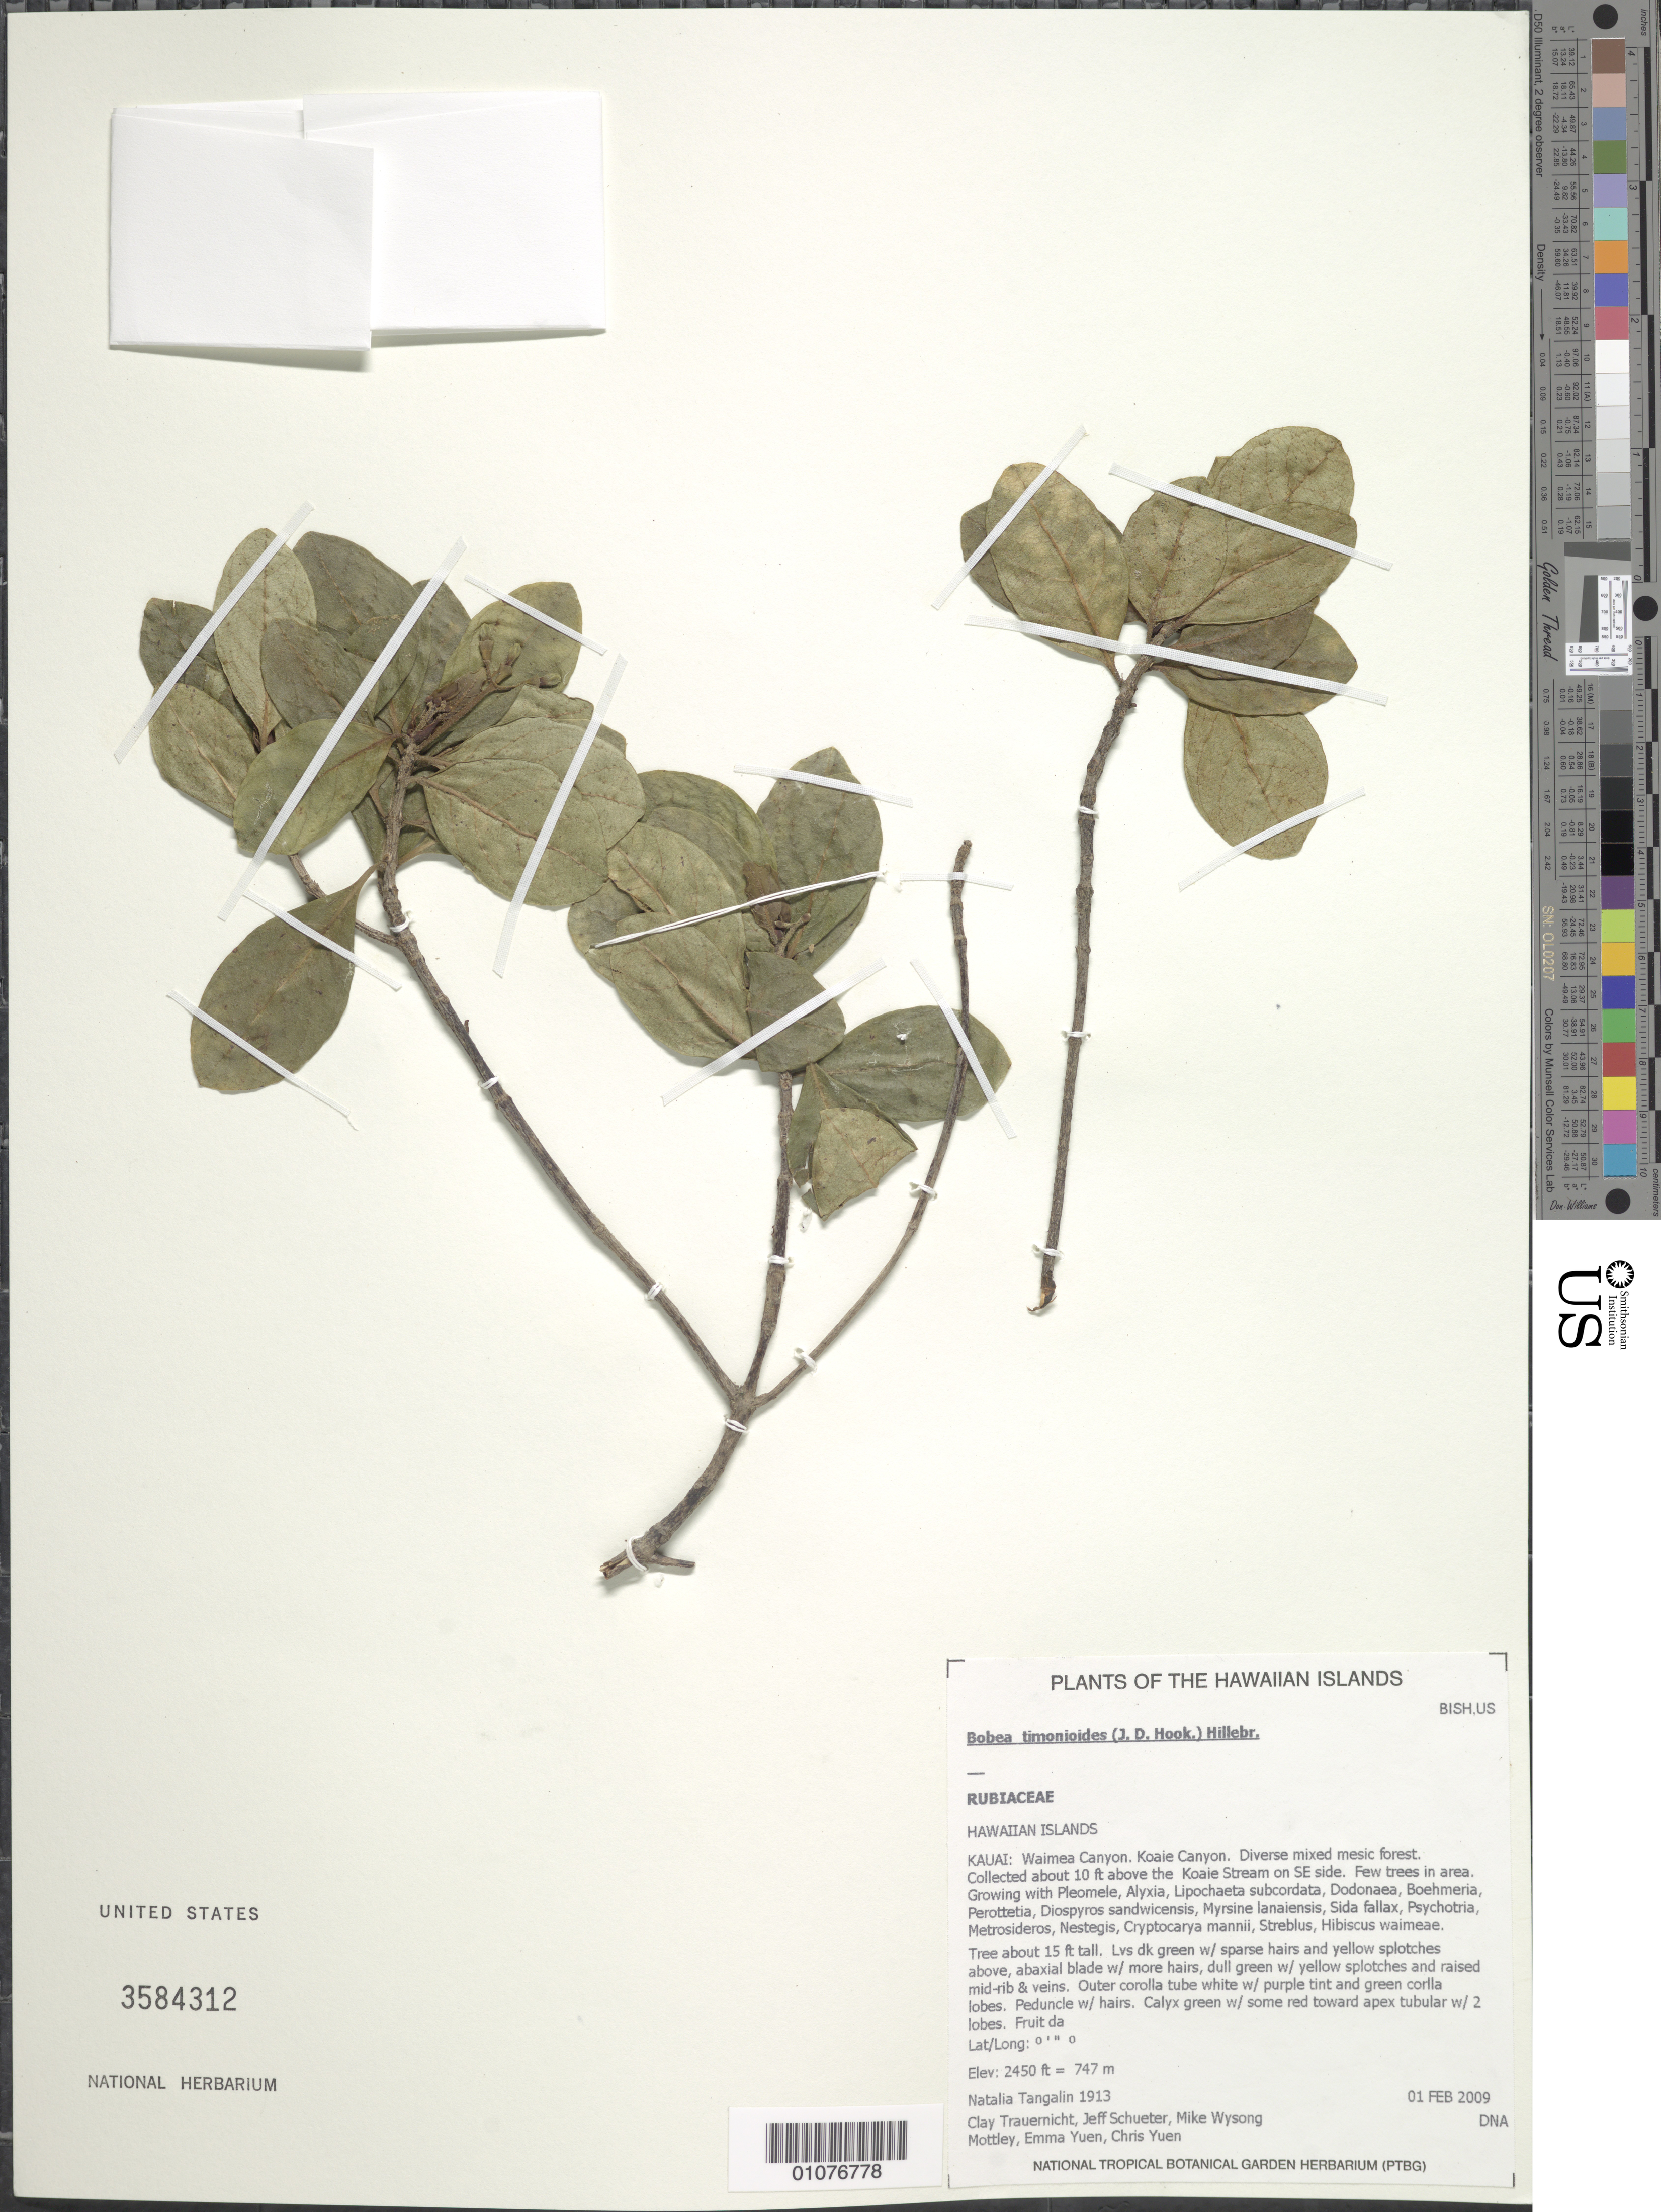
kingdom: Plantae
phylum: Tracheophyta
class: Magnoliopsida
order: Gentianales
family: Rubiaceae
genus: Bobea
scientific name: Bobea timonioides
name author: (Hook. f.) Hillebr.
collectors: N. Tangalin, C. Trauernicht, J. Schueter, M. Wysong, E. Yuen & C. Yuen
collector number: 1914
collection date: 2009-02-01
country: United States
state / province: Hawaii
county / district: Kauai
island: Kaua'i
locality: Waimea Canyon. Koaie Canyon.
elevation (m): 747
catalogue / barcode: US 3584312